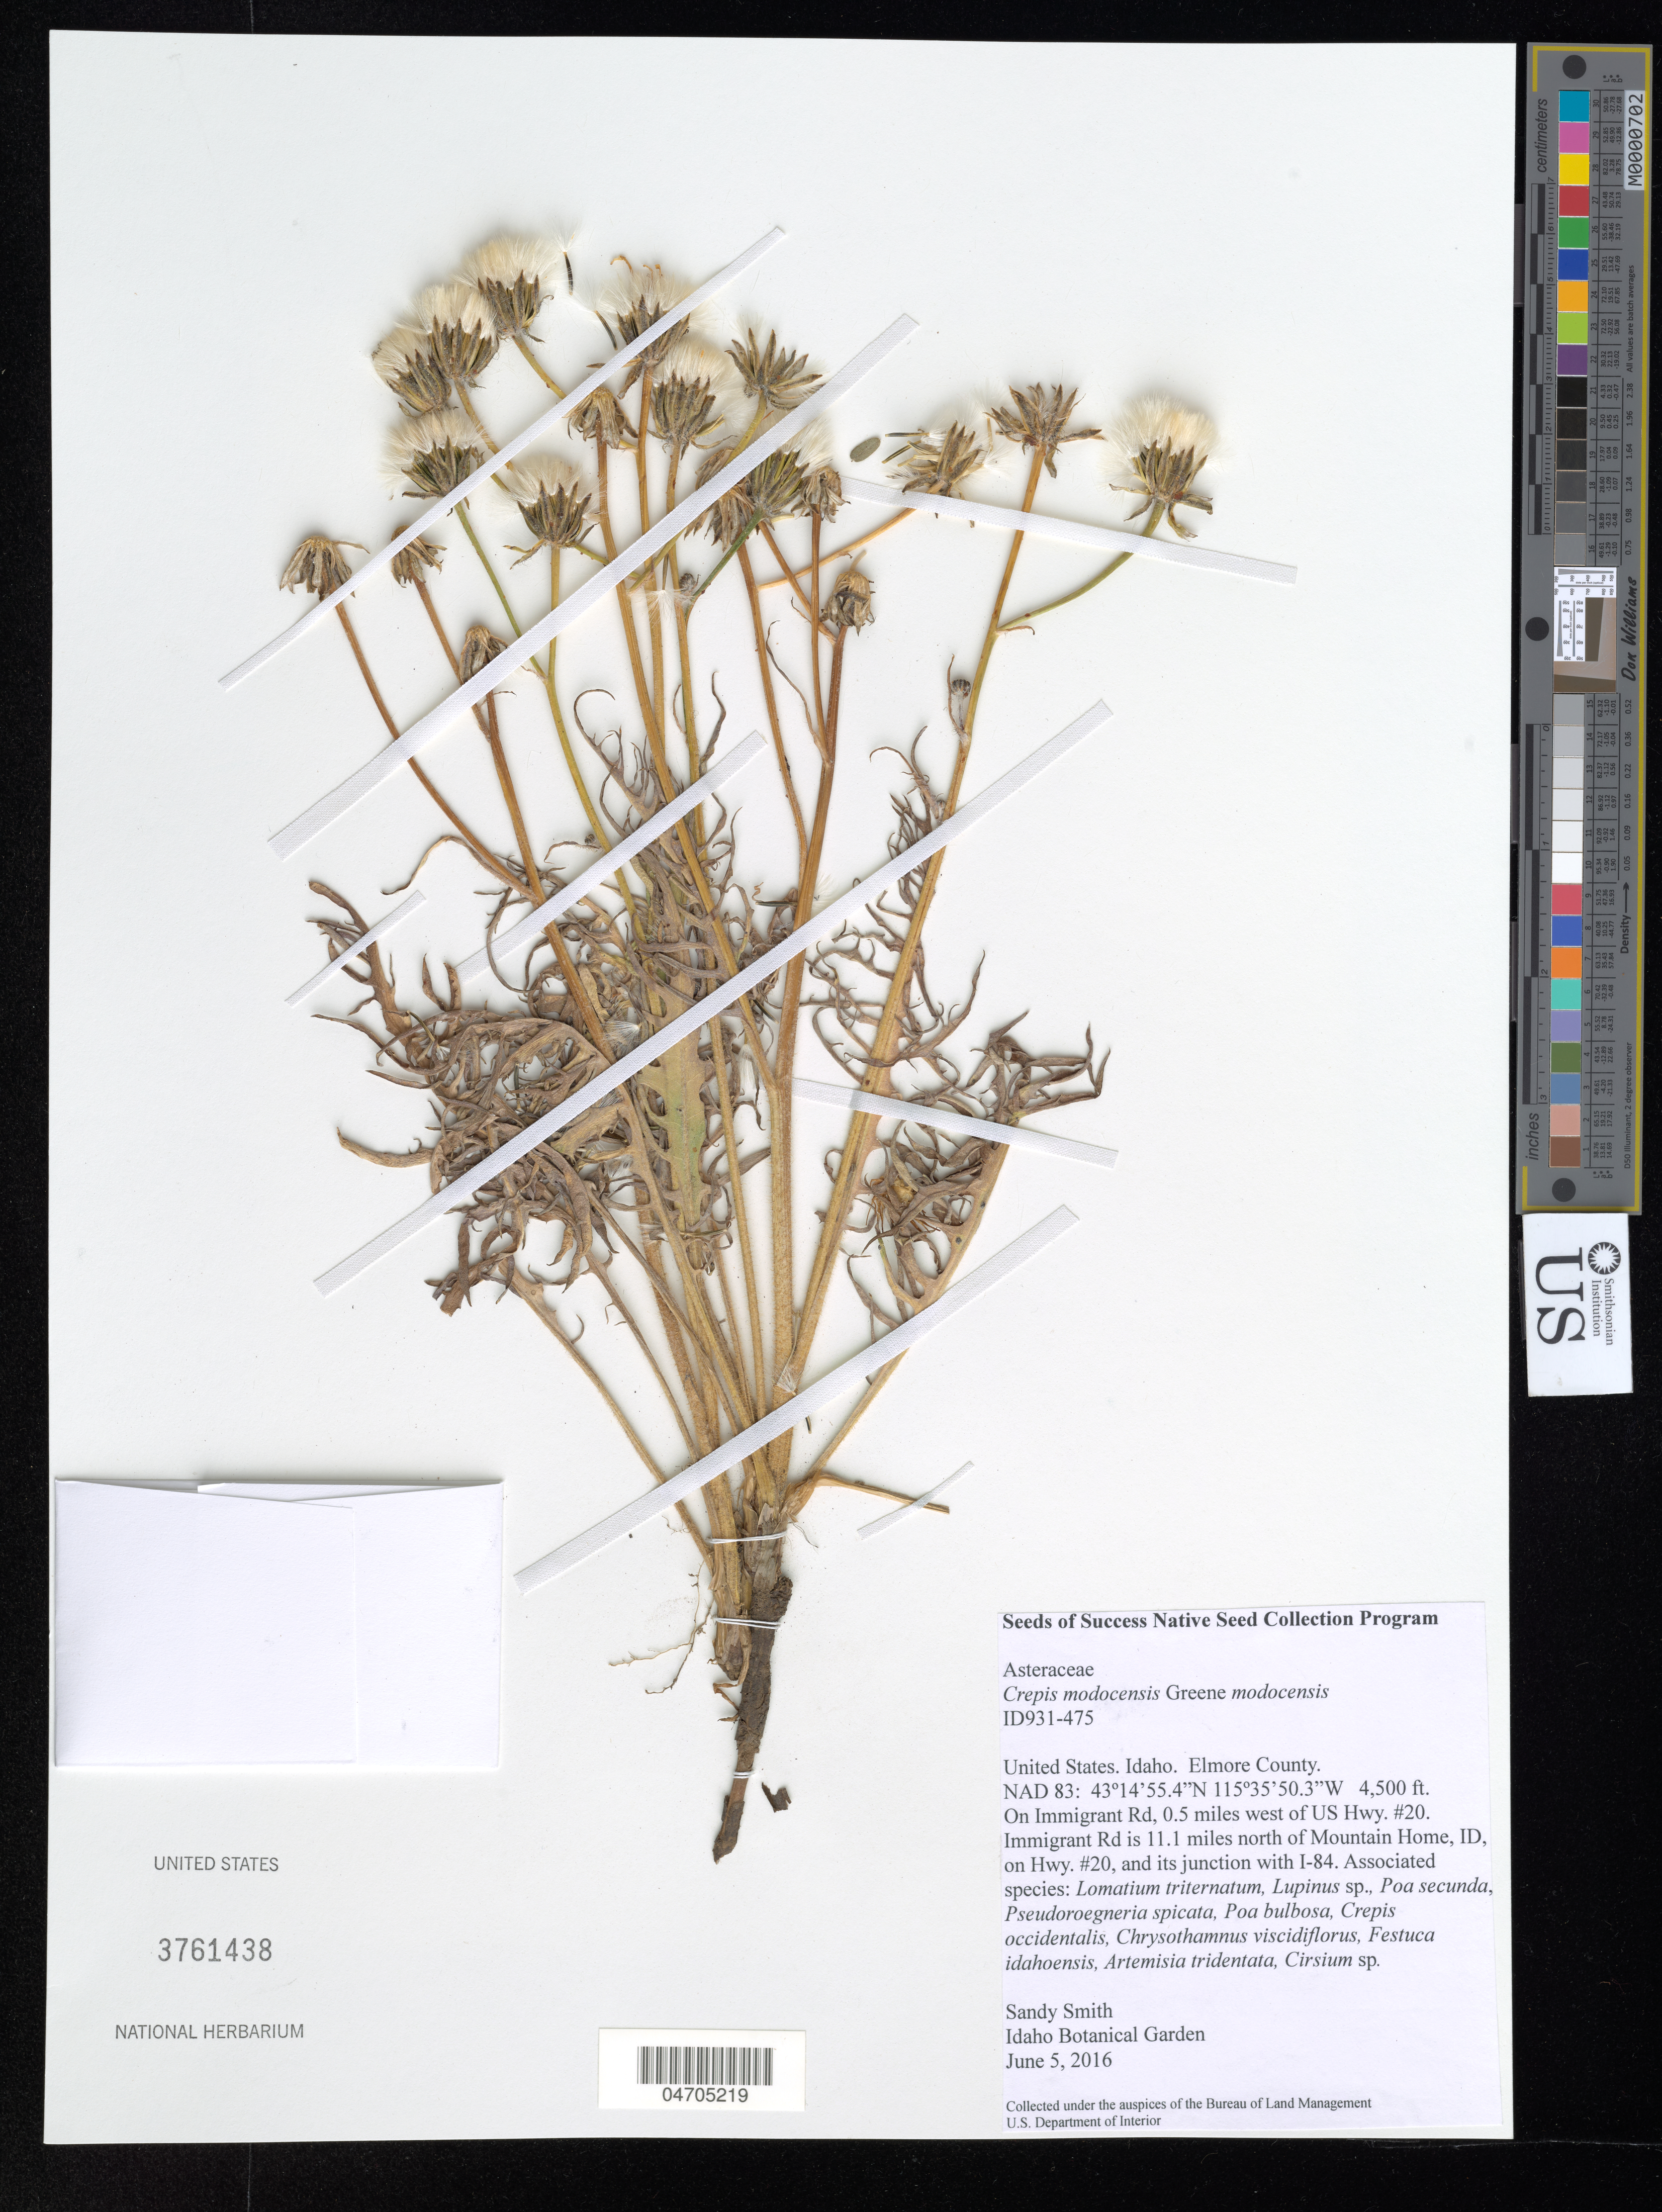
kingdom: Plantae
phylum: Tracheophyta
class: Magnoliopsida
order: Asterales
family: Asteraceae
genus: Crepis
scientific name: Crepis modocensis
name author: Greene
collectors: S. Smith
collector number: ID931-475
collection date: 2016-06-05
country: United States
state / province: Idaho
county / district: Elmore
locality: Elmore County. On Immigrant Rd, 0.5 miles west of US Hwy. #20. Immigrant Rd is 11.1 miles north of Mountain Home, ID, on Hwy. #20, and its junction with I-84.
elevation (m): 1372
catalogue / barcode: US 3761438